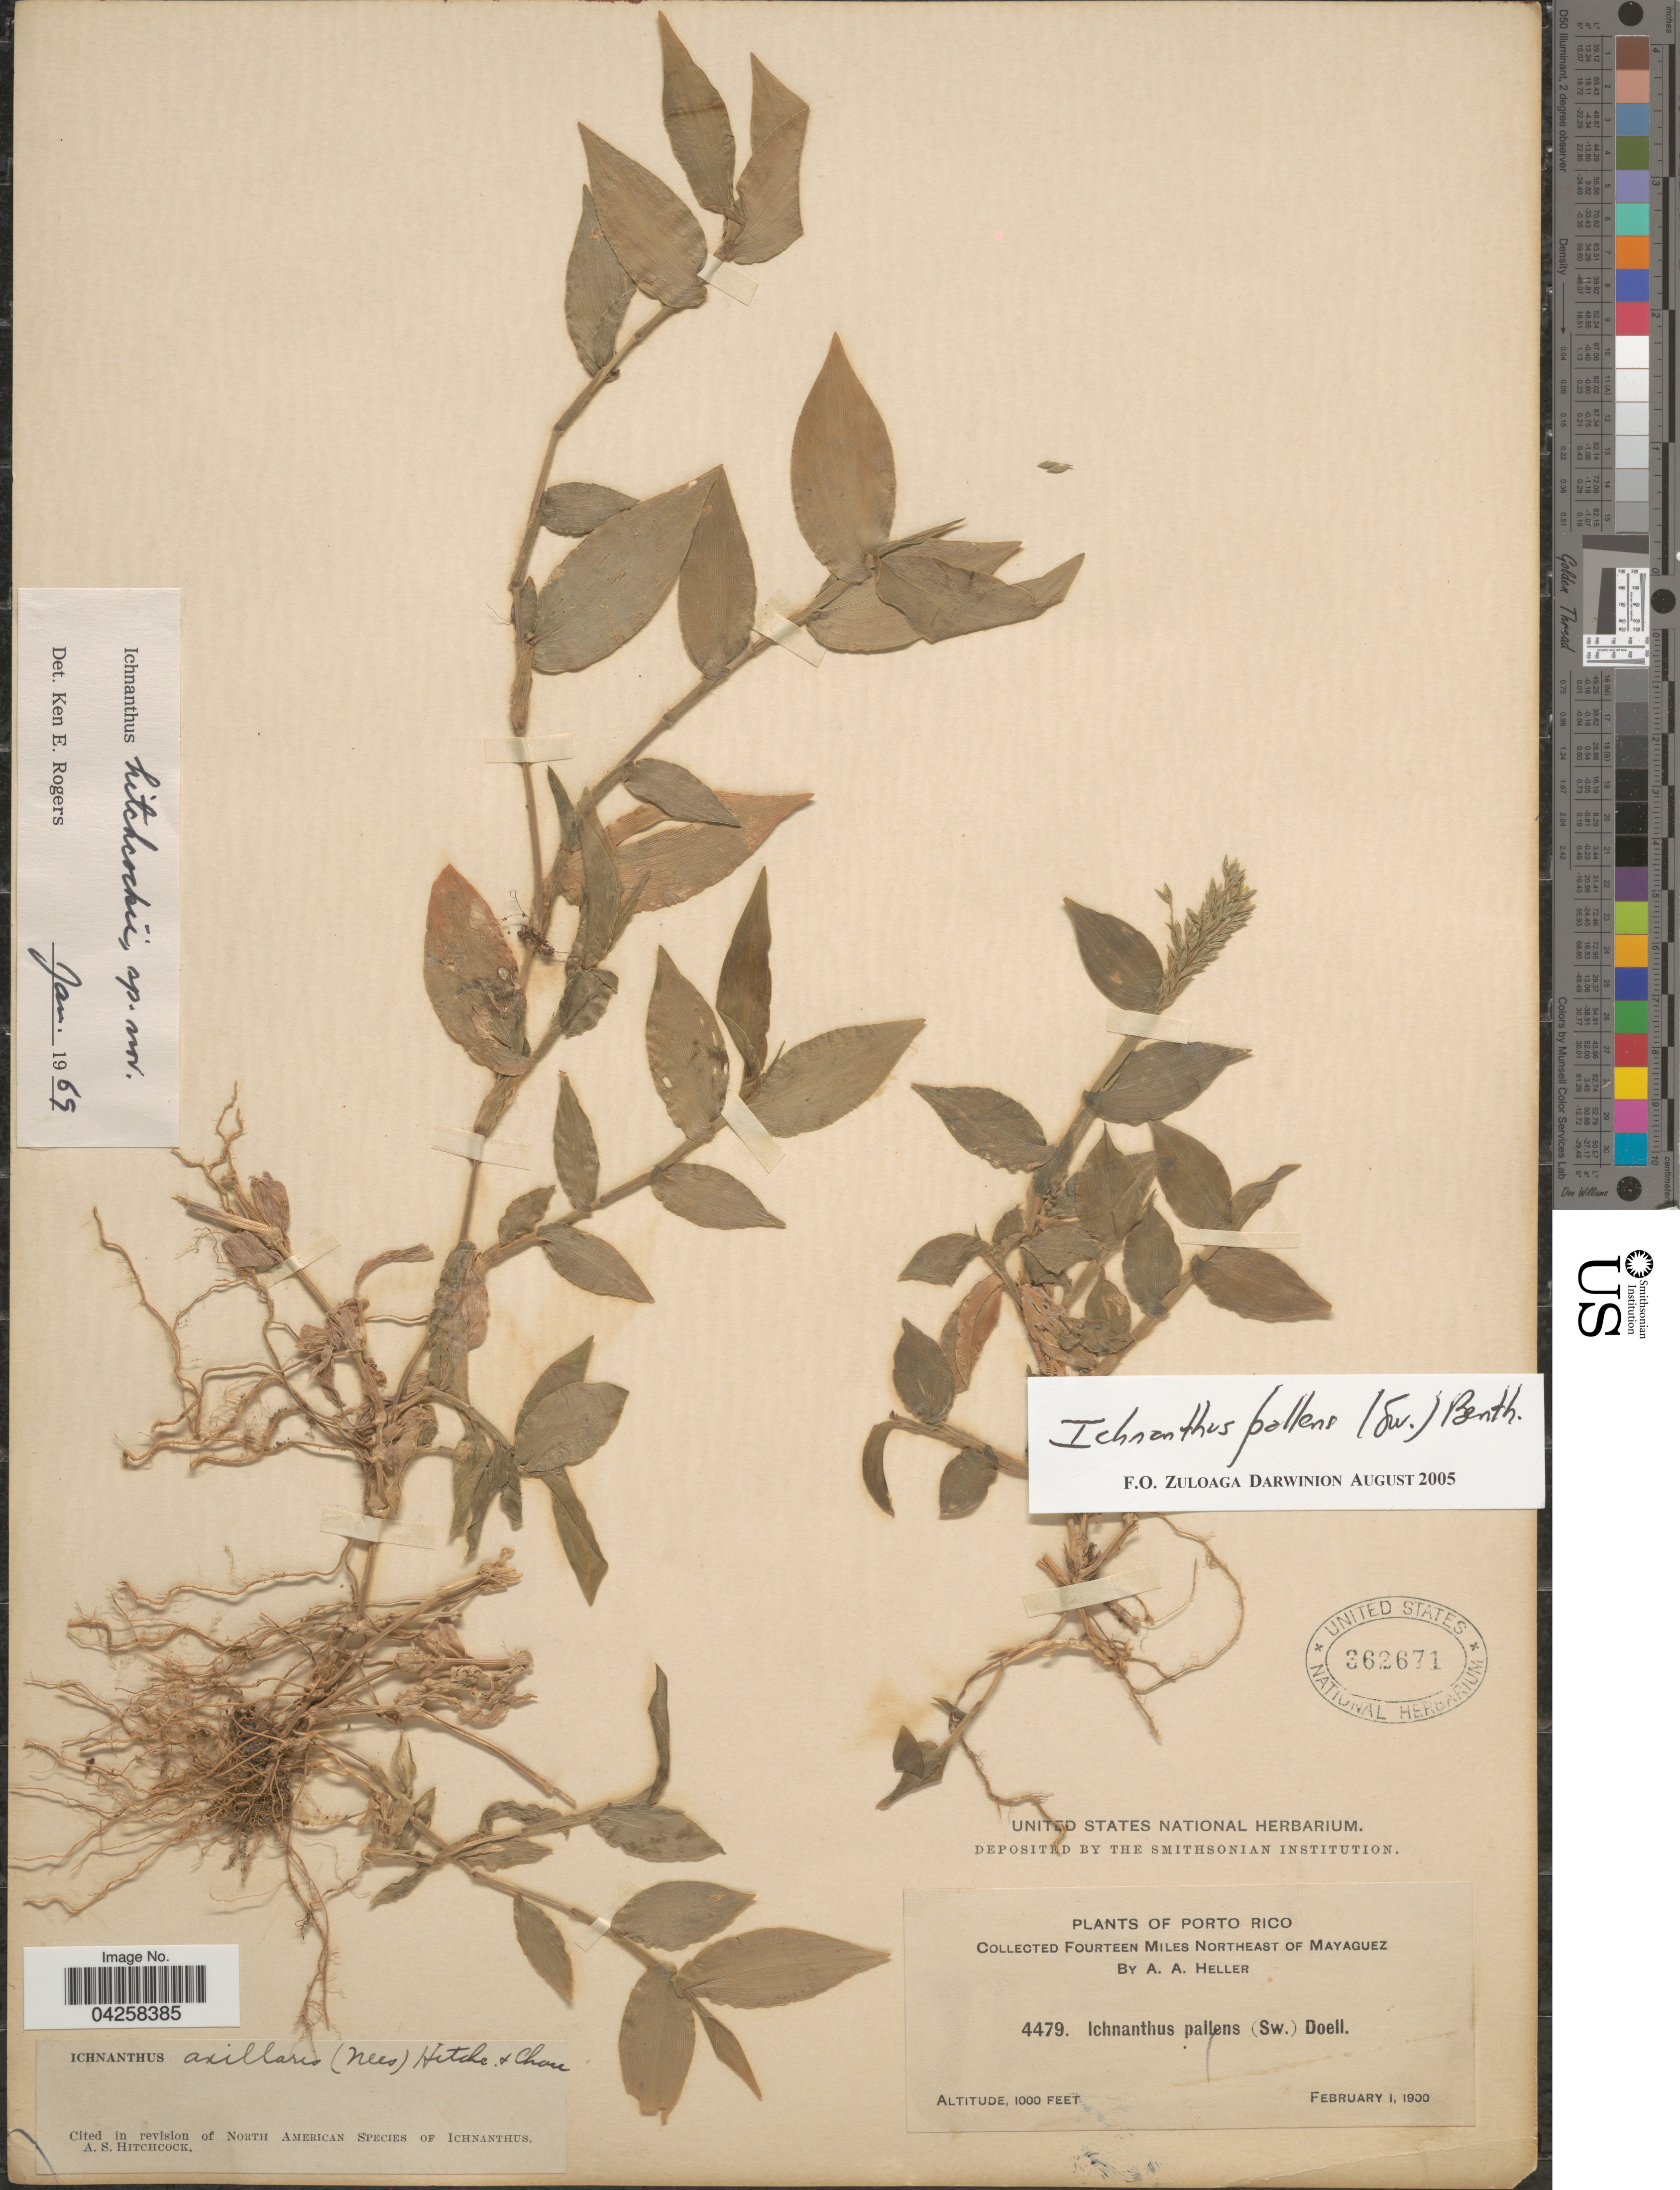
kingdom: Plantae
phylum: Tracheophyta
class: Liliopsida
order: Poales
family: Poaceae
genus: Ichnanthus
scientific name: Ichnanthus pallens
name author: (Sw.) Munro ex Benth.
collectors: A. A. Heller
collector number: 4479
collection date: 1900-02-01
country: Puerto Rico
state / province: Mayagüez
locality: Fourteen Miles Northeast of Mayaguez.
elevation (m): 305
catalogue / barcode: US 362671